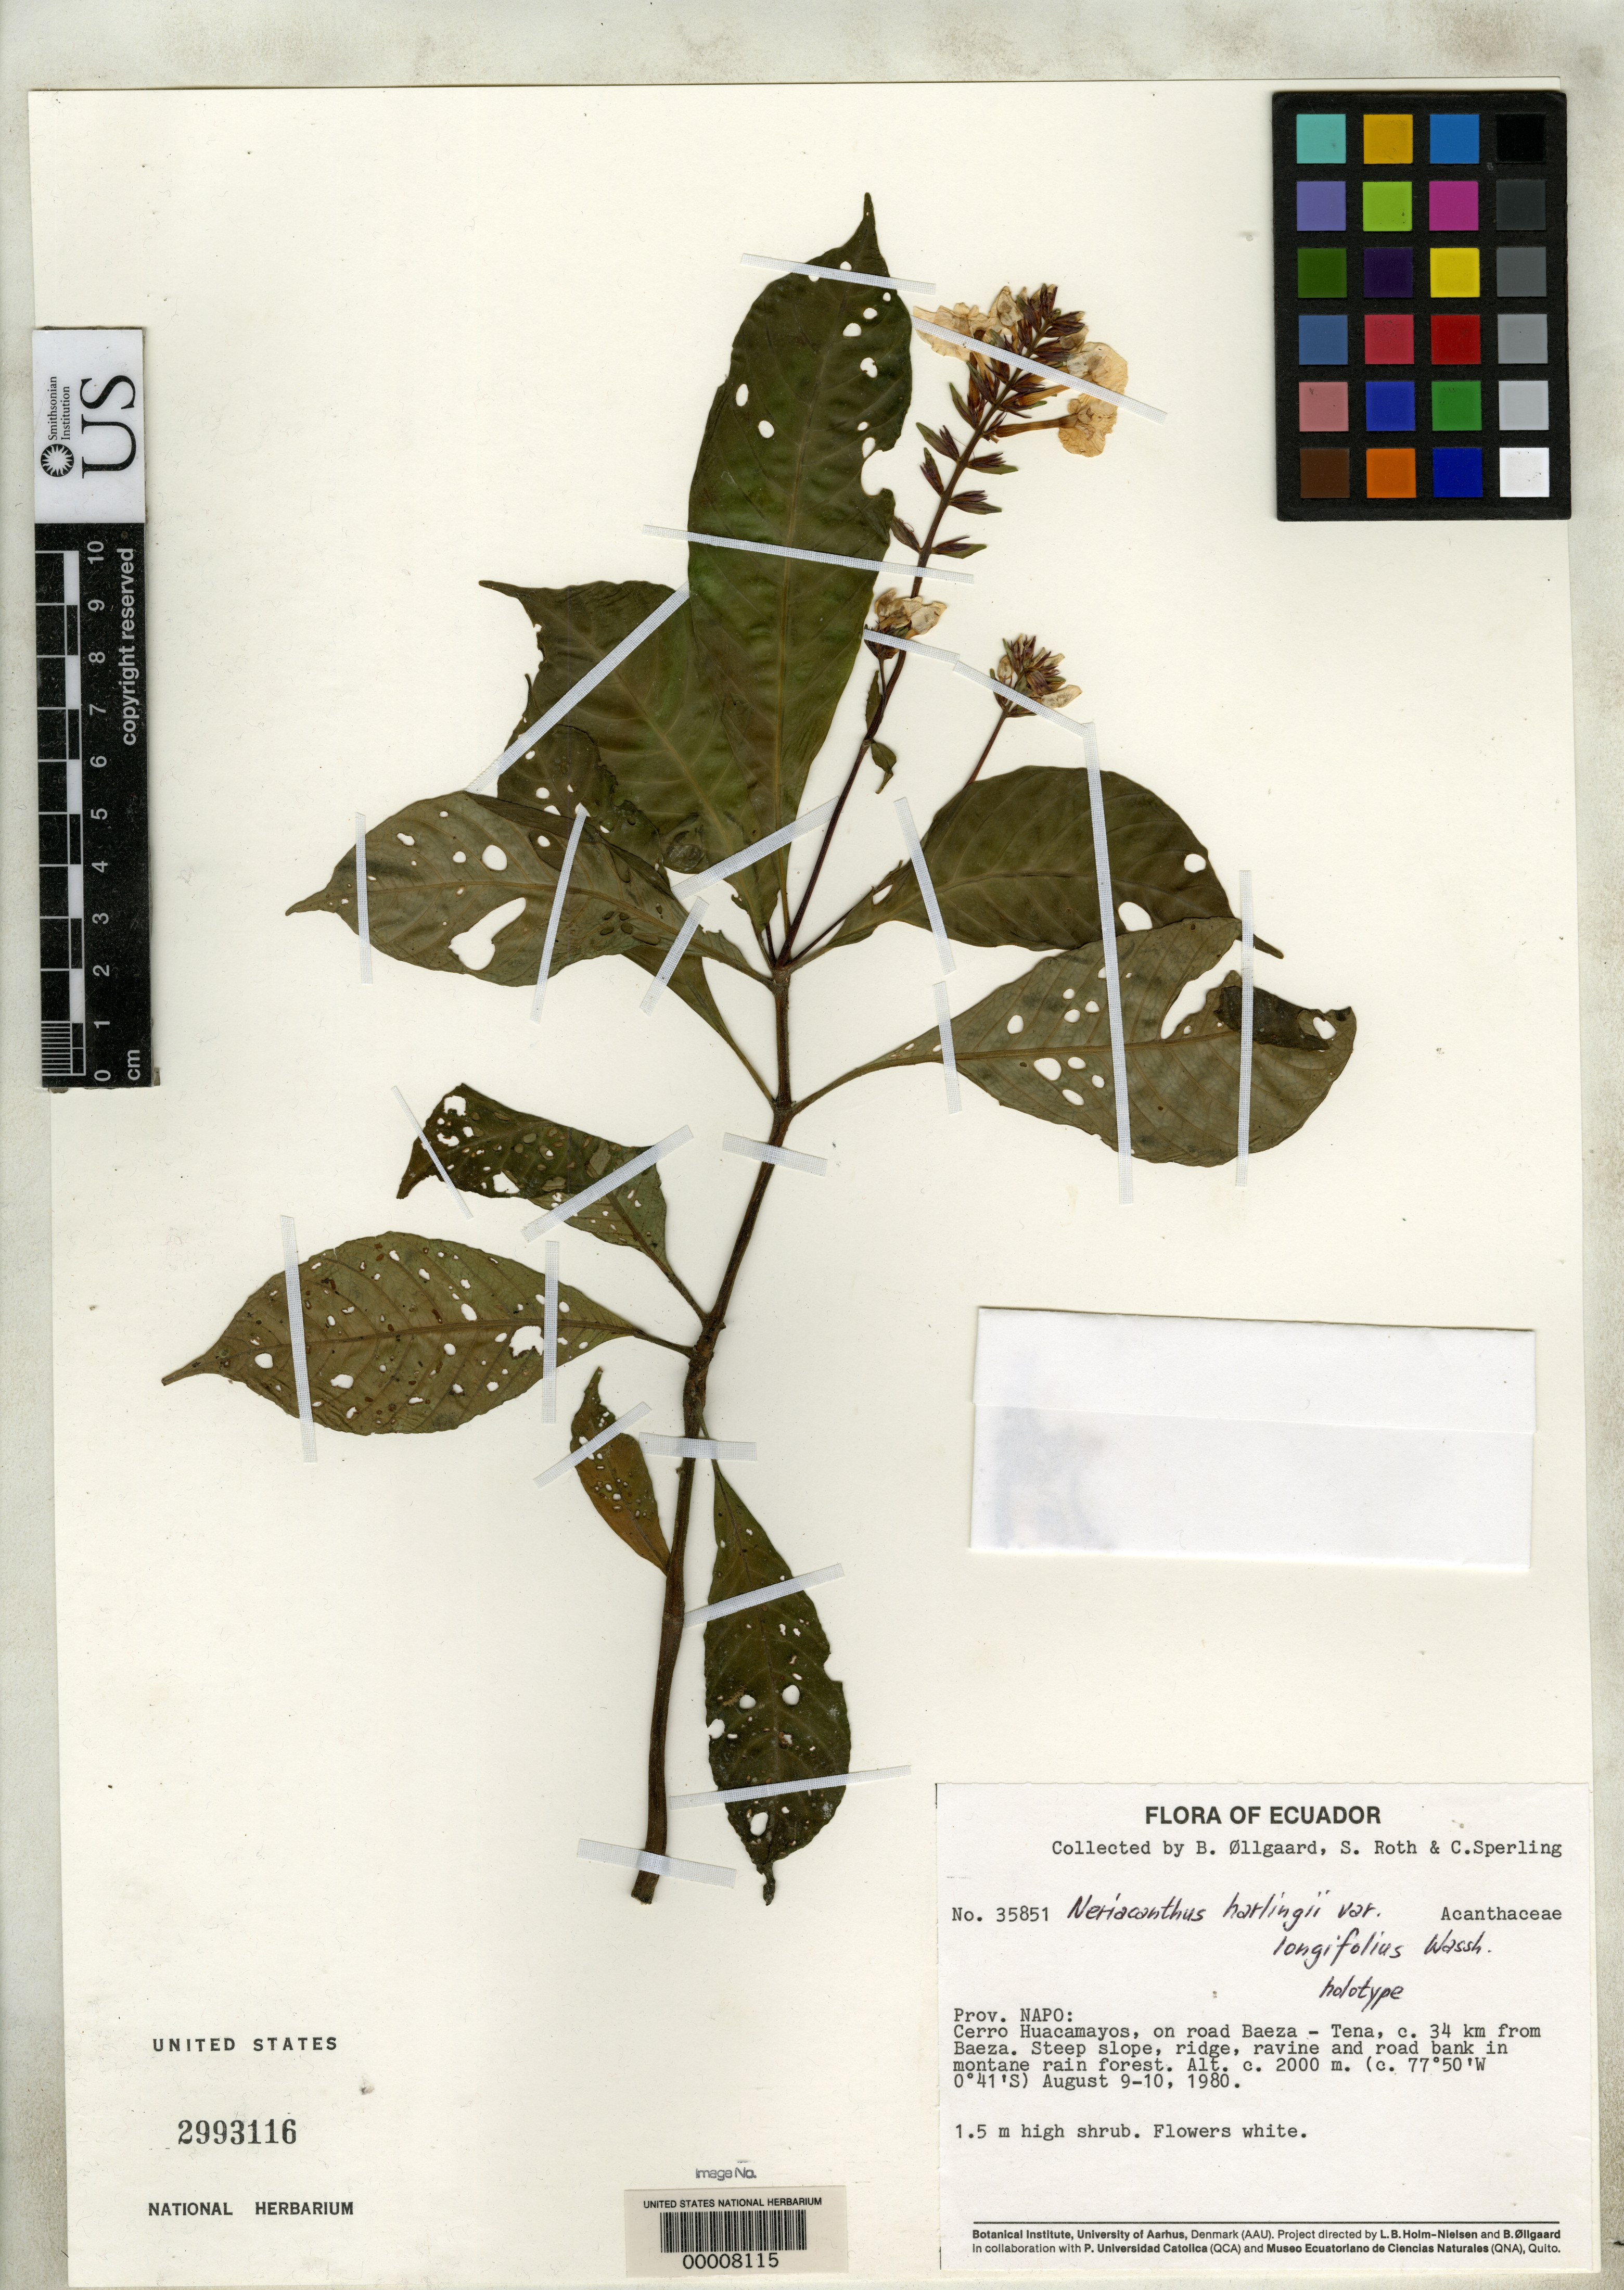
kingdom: Plantae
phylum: Tracheophyta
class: Magnoliopsida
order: Lamiales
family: Acanthaceae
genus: Neriacanthus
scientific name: Neriacanthus harlingii var. longifolius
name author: Wassh.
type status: Holotype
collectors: B. Øllgaard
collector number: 35851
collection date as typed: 09 Aug 1980 to 10 Aug 1980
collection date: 1980-08-09/1980-08-10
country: Ecuador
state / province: Napo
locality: Cerrohuaca Mayos, on road Baeza - Tena, ca. 34 km from Baeza.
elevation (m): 2000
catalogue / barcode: US 2993116